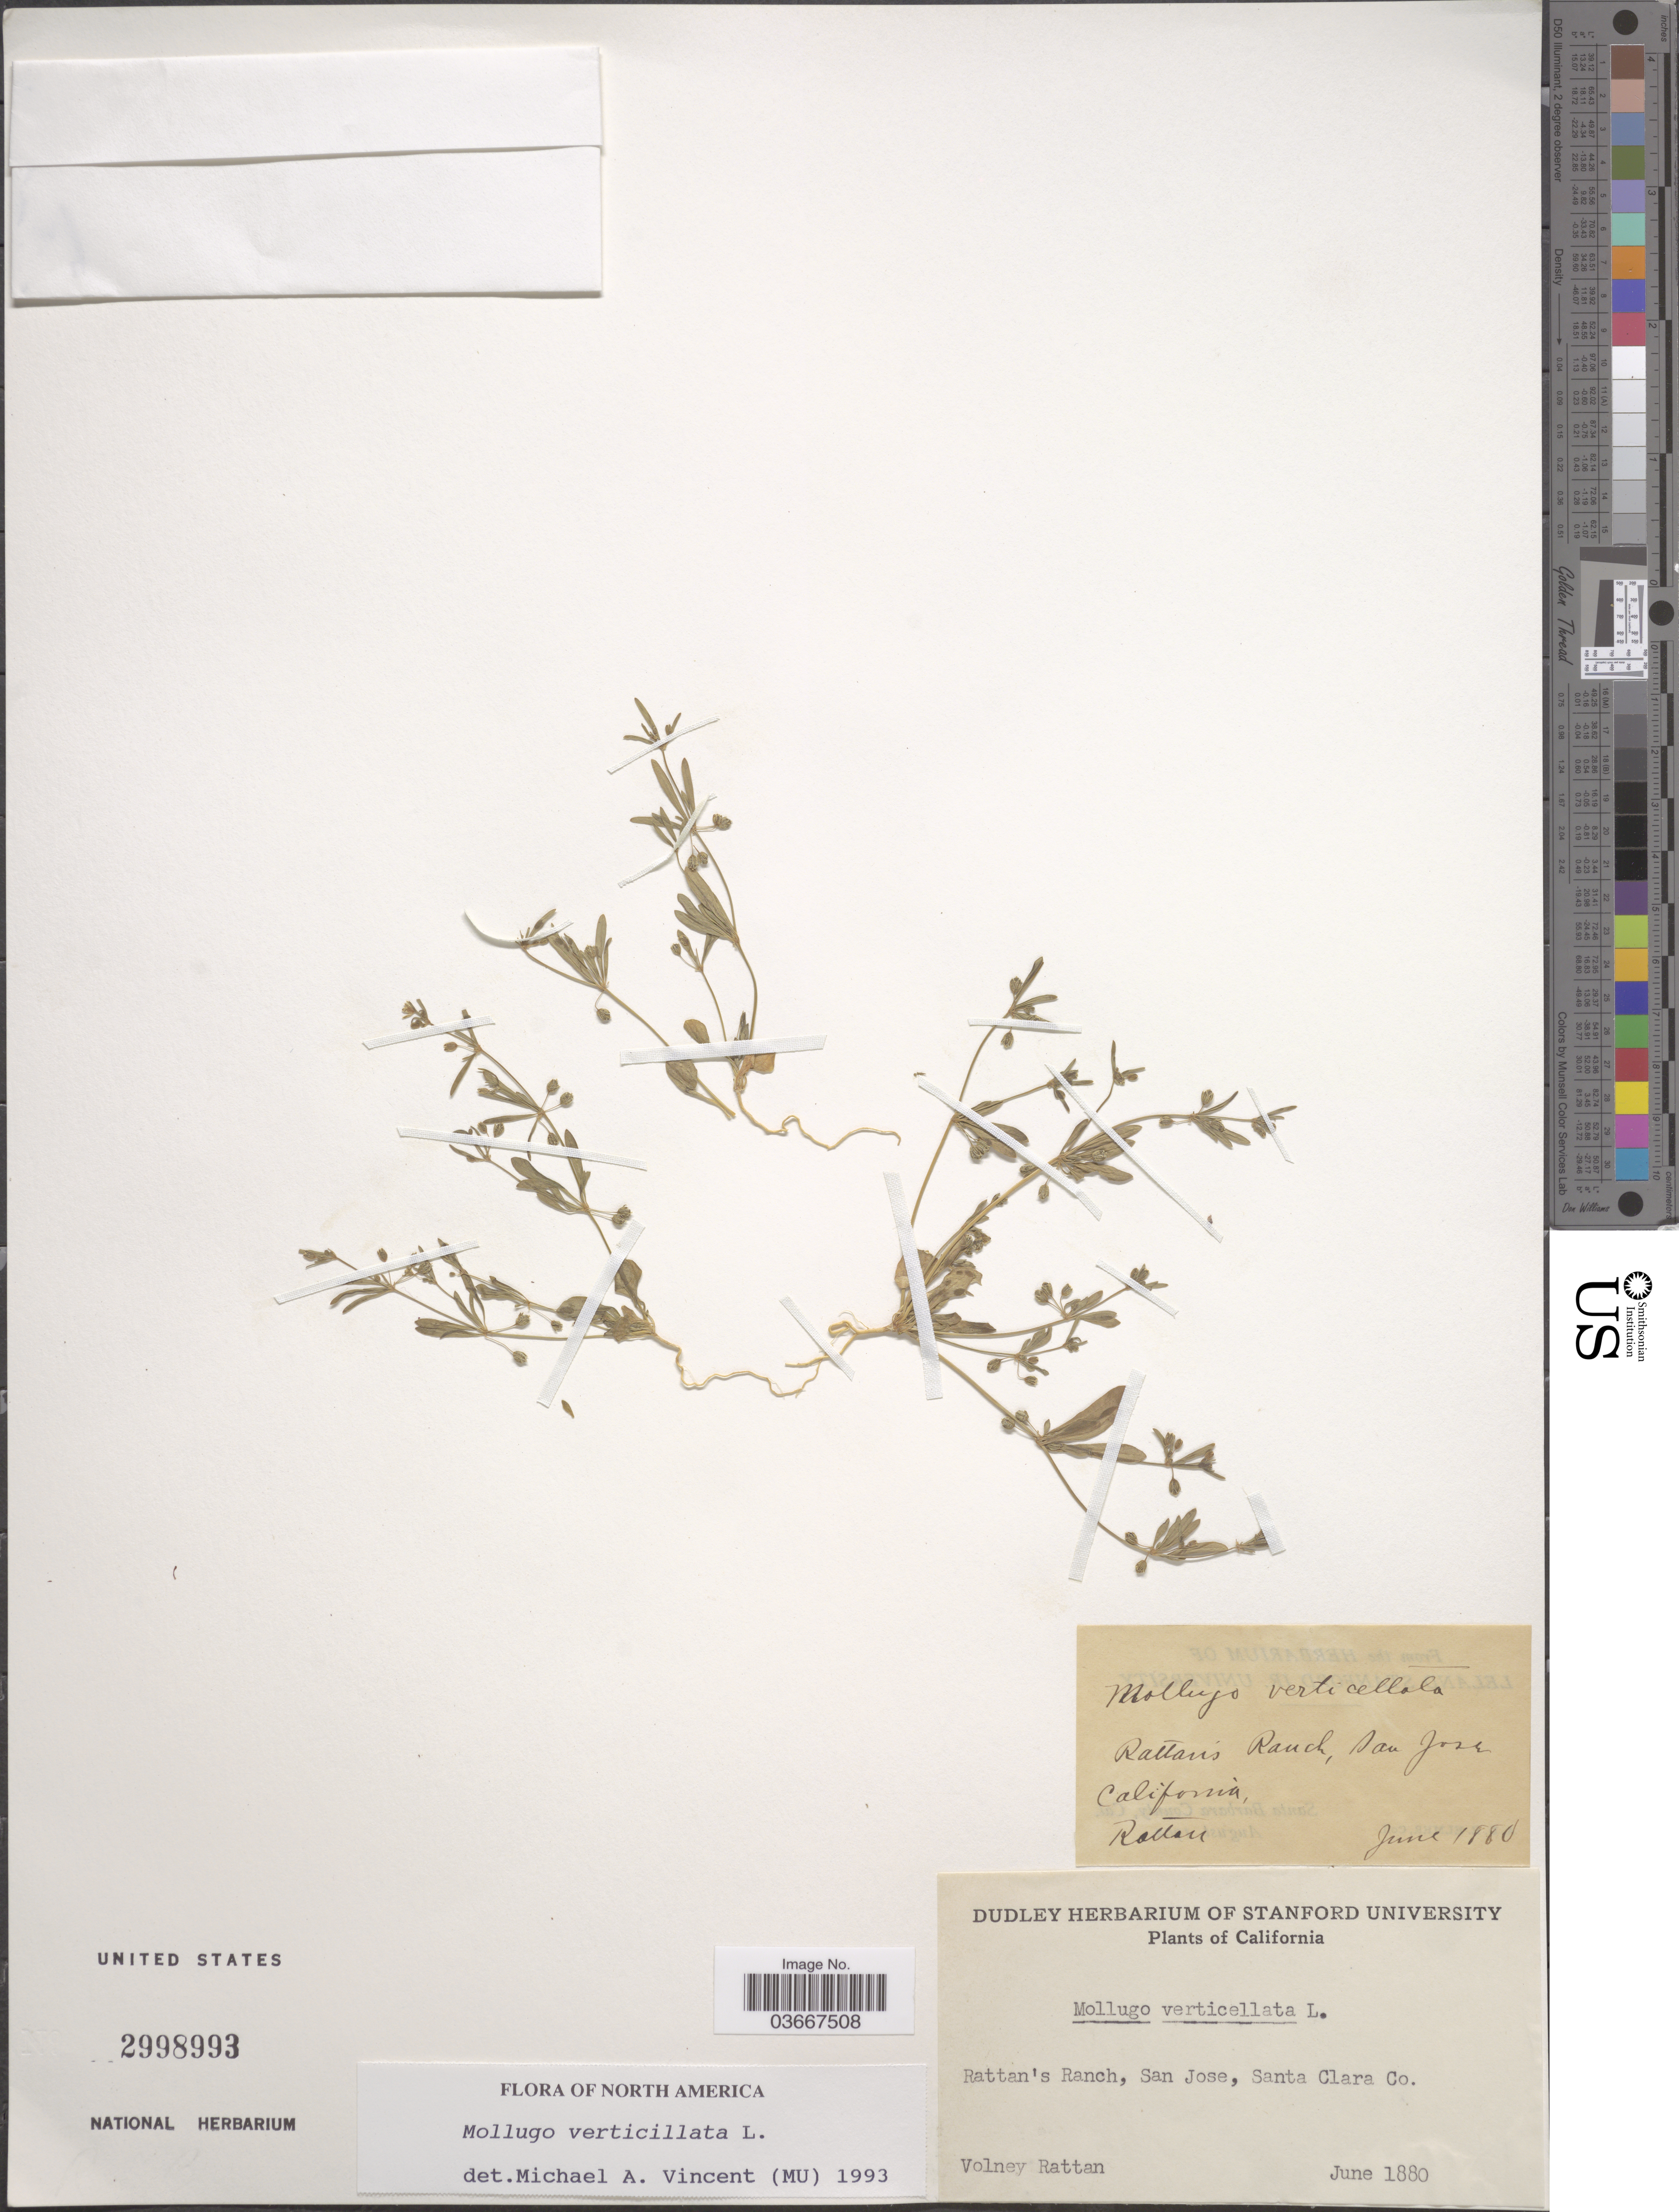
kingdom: Plantae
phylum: Tracheophyta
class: Magnoliopsida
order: Caryophyllales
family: Molluginaceae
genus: Mollugo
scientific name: Mollugo verticillata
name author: L.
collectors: V. Rattan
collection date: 1880-06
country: United States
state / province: California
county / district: Santa Clara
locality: Rattan's Ranch, San Jose, Santa Clara Co.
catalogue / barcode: US 2998993